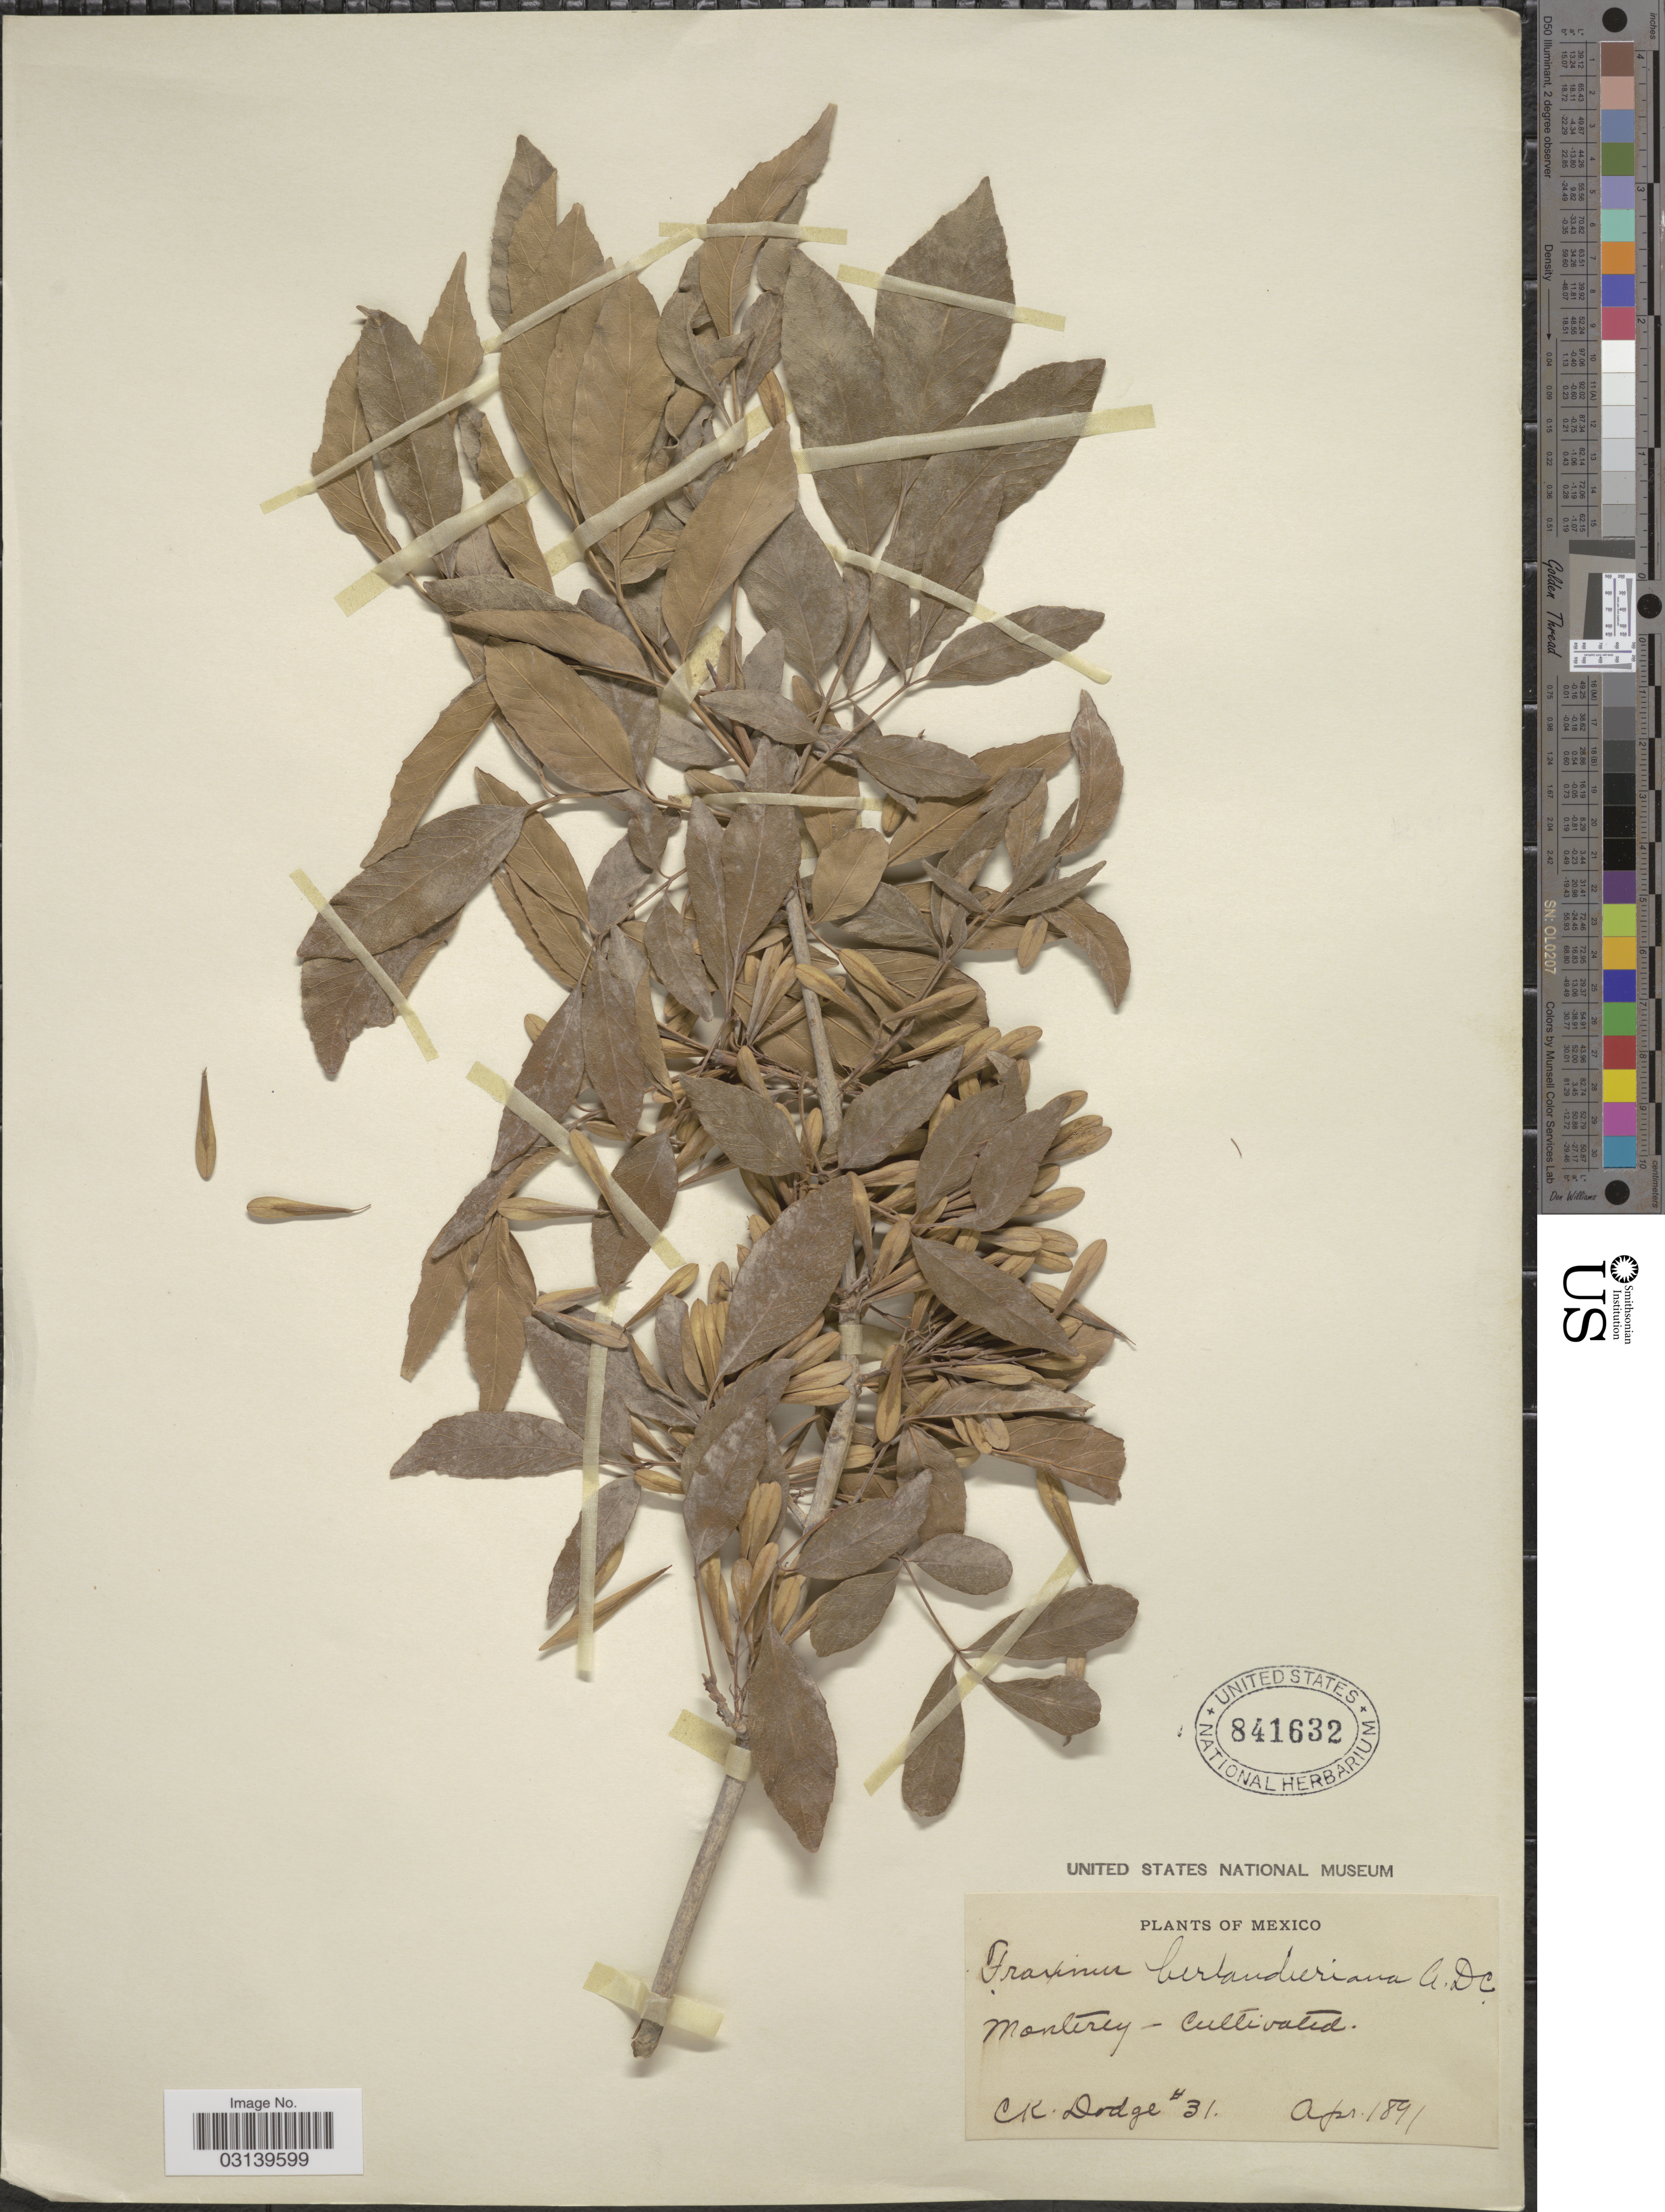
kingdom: Plantae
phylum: Tracheophyta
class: Magnoliopsida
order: Lamiales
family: Oleaceae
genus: Fraxinus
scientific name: Fraxinus berlandieriana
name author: A. DC.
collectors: C. Dodge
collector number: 31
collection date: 1891-04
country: Mexico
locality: Monterey.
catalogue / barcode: US 841632